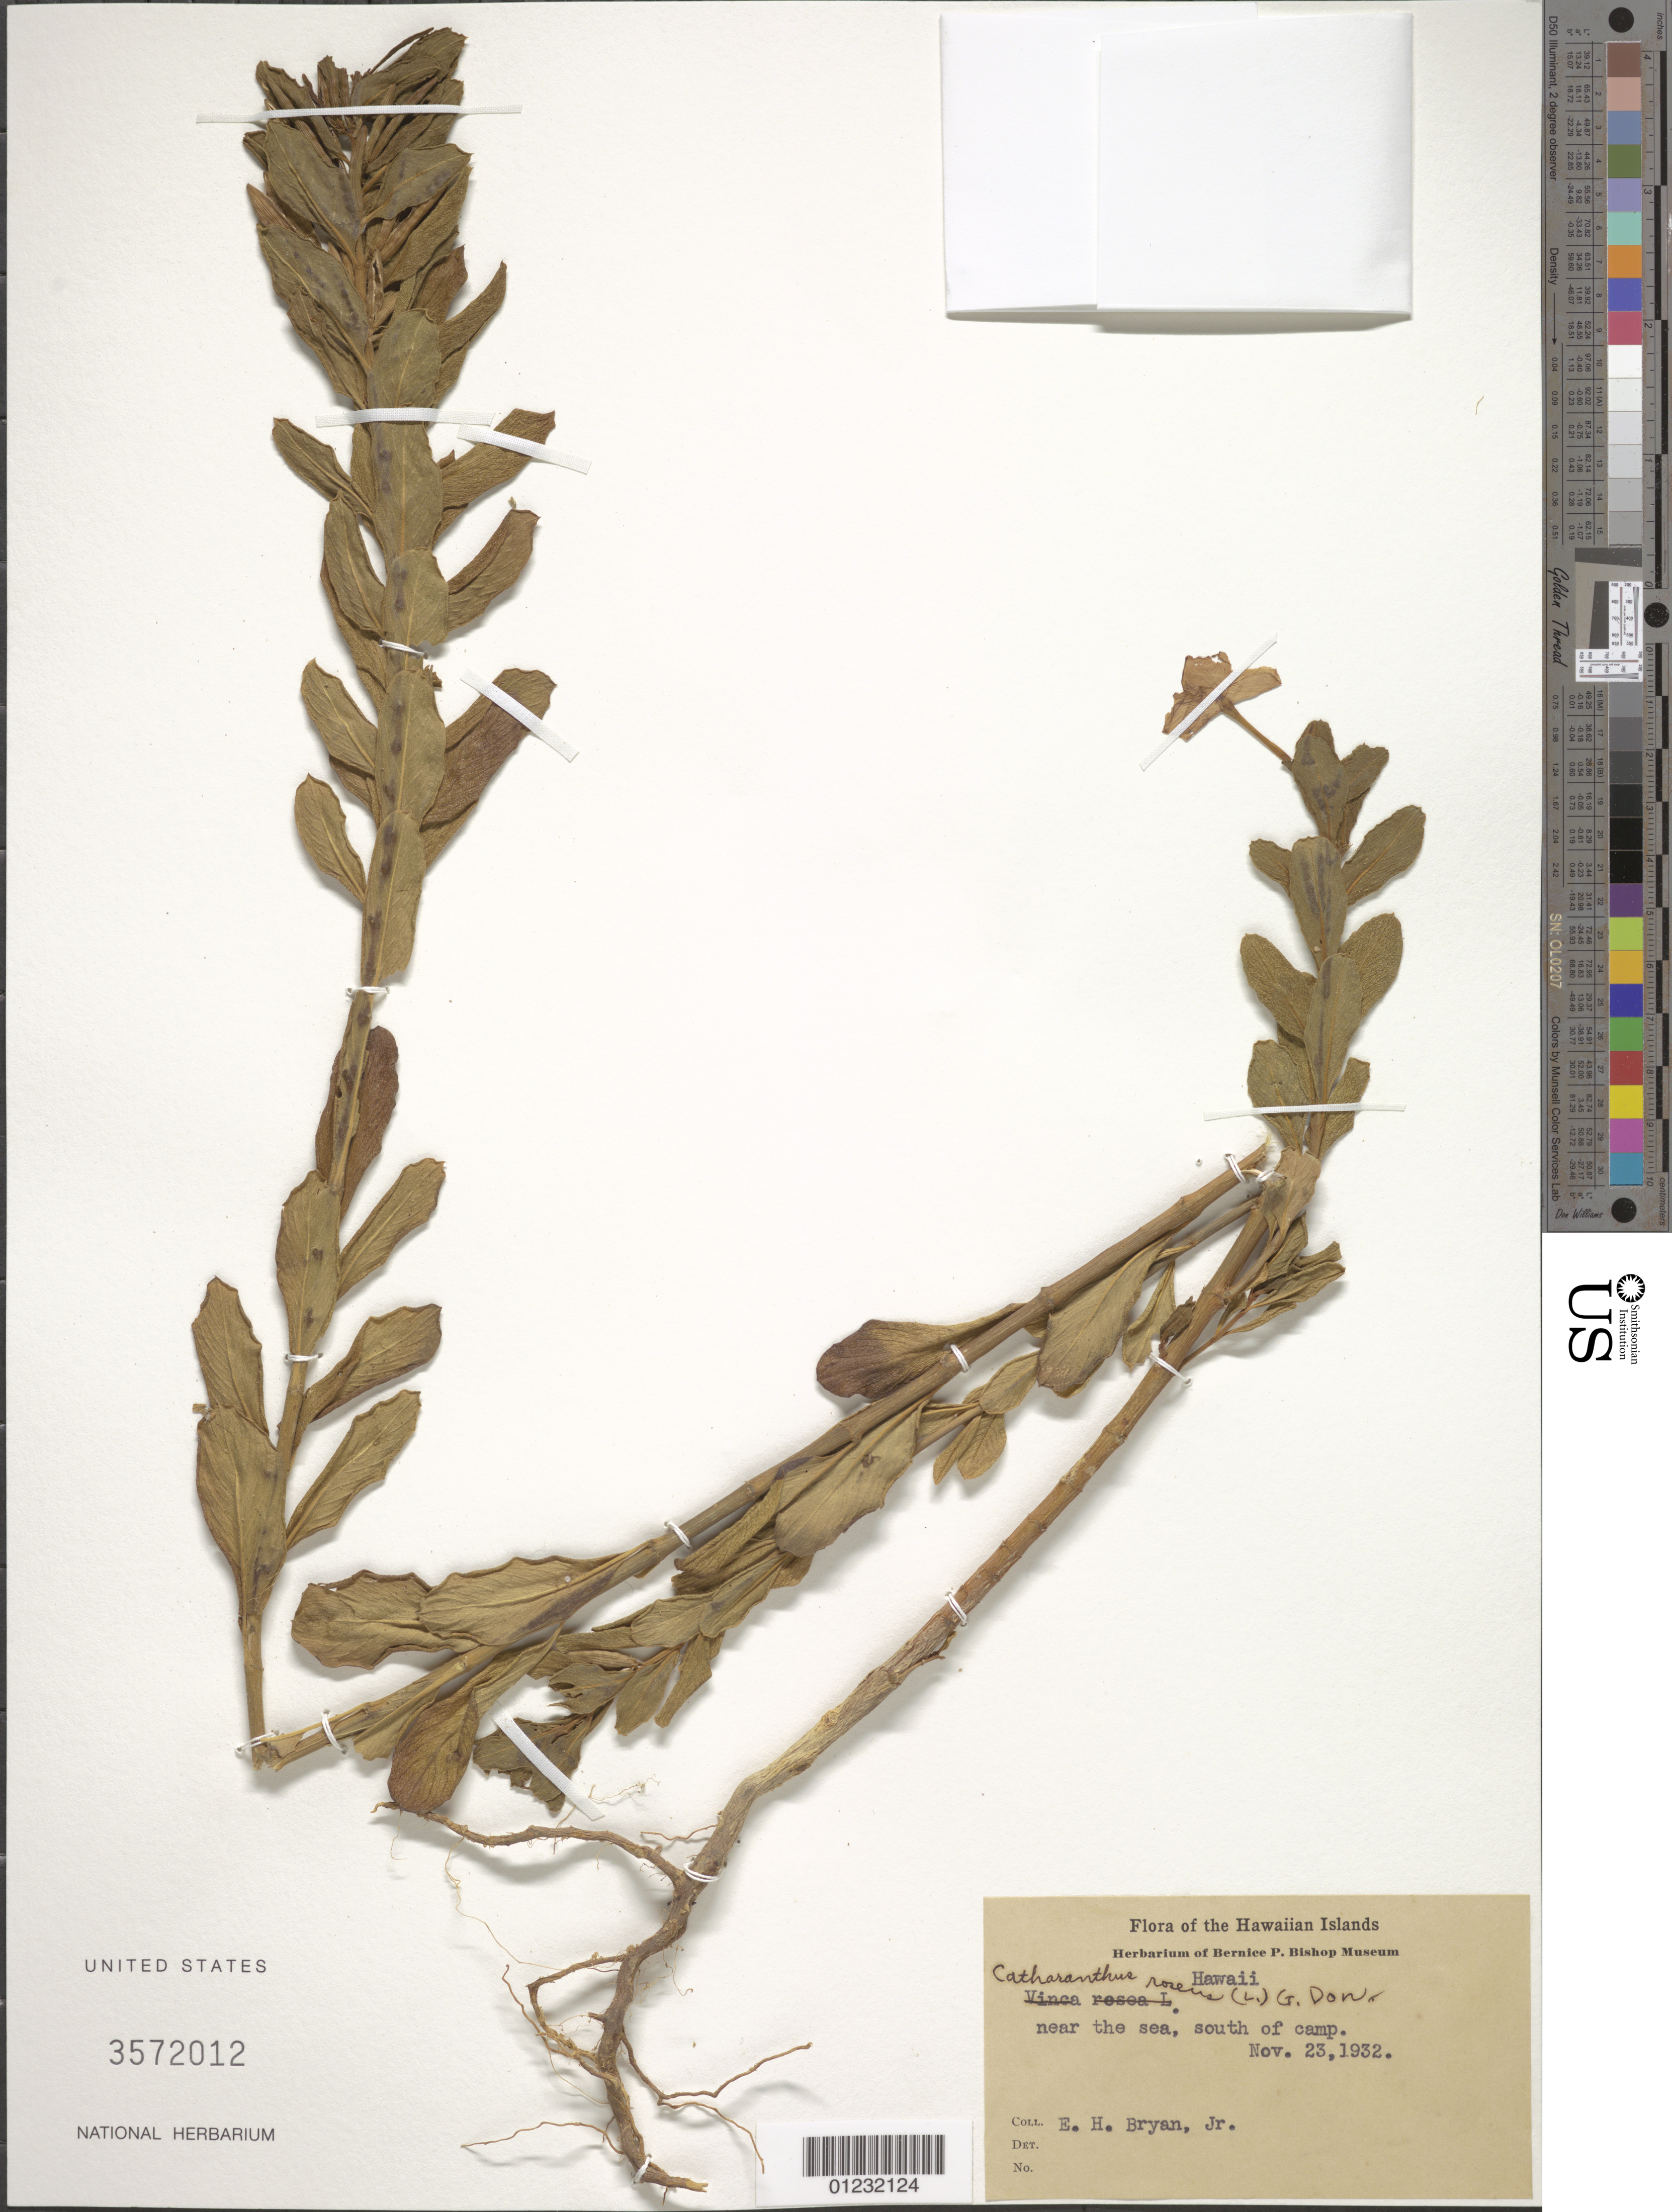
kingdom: Plantae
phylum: Tracheophyta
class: Magnoliopsida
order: Gentianales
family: Apocynaceae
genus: Catharanthus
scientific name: Catharanthus roseus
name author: (L.) G. Don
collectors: E. Bryan Jr.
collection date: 1932-11-23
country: United States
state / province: Hawaii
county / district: Honolulu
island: Oahu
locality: Near the sea, south of camp.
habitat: Near the sea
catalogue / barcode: US 3572012